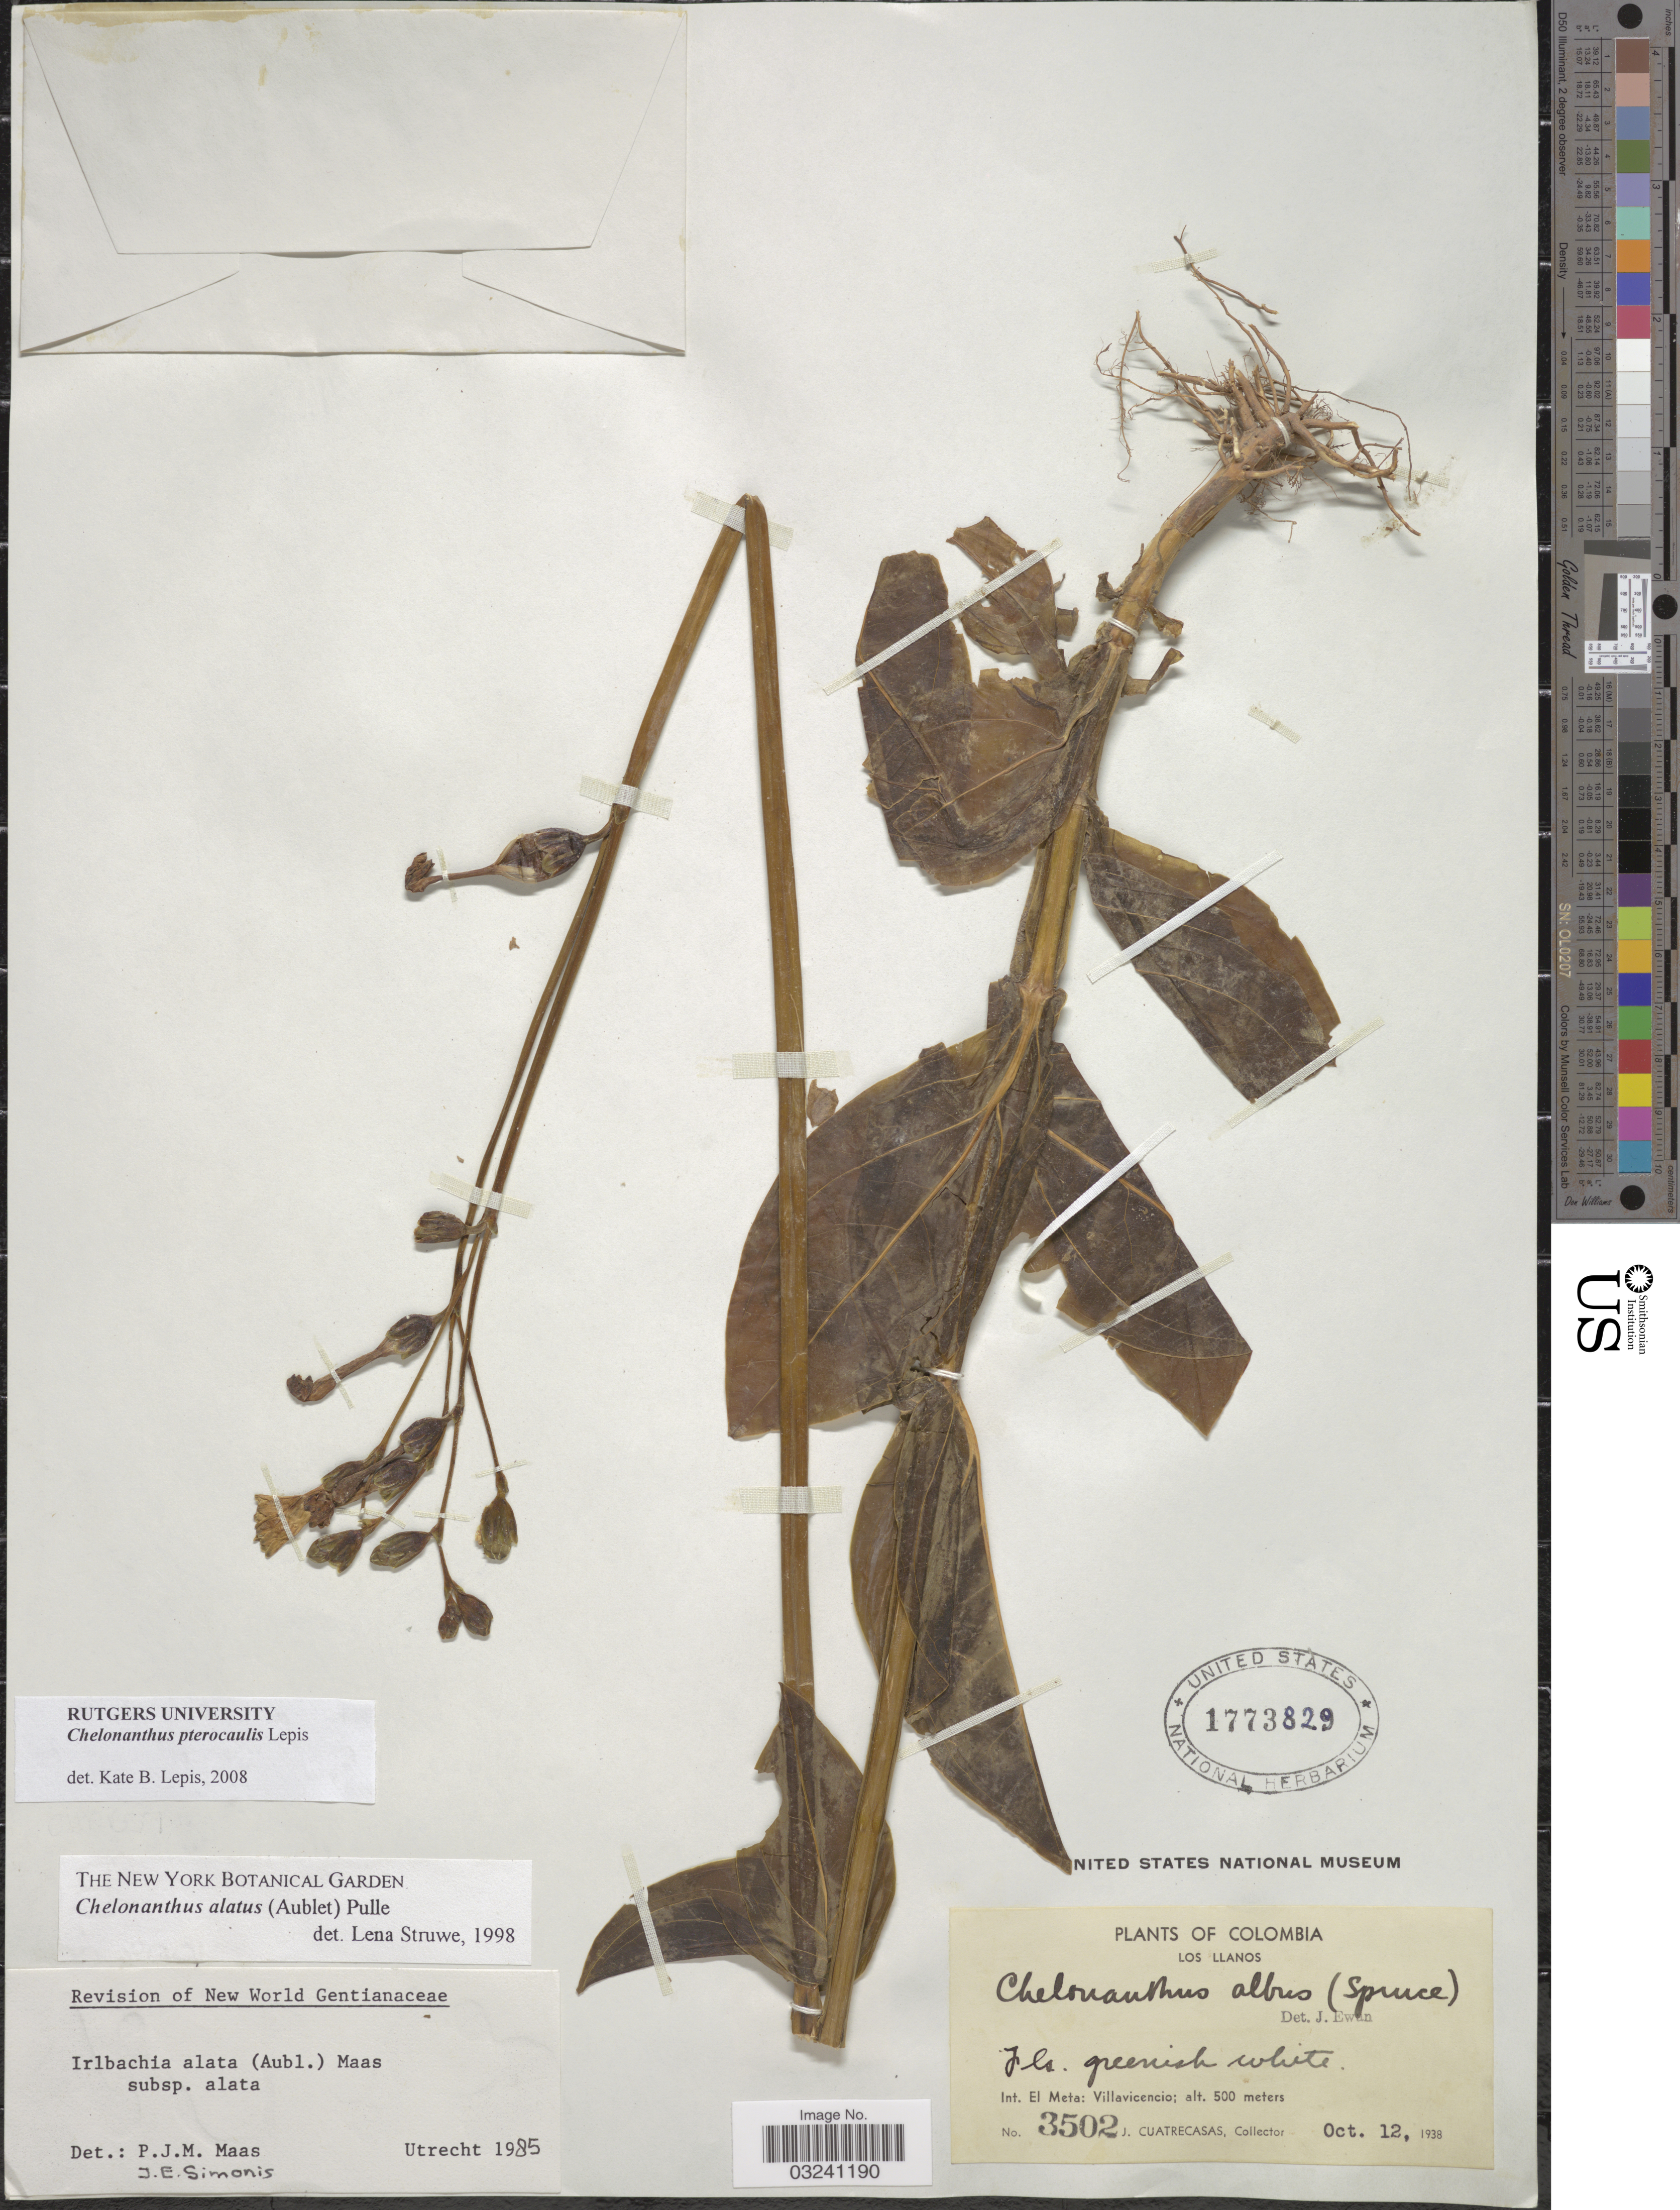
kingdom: Plantae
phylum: Tracheophyta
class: Magnoliopsida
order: Gentianales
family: Gentianaceae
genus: Chelonanthus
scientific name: Chelonanthus pterocaulis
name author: Lepis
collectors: J. Cuatrecasas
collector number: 3502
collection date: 1938-10-12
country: Colombia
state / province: Meta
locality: Los Llanos. Int. El Meta: Villavicencio.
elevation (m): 500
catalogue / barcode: US 1773829